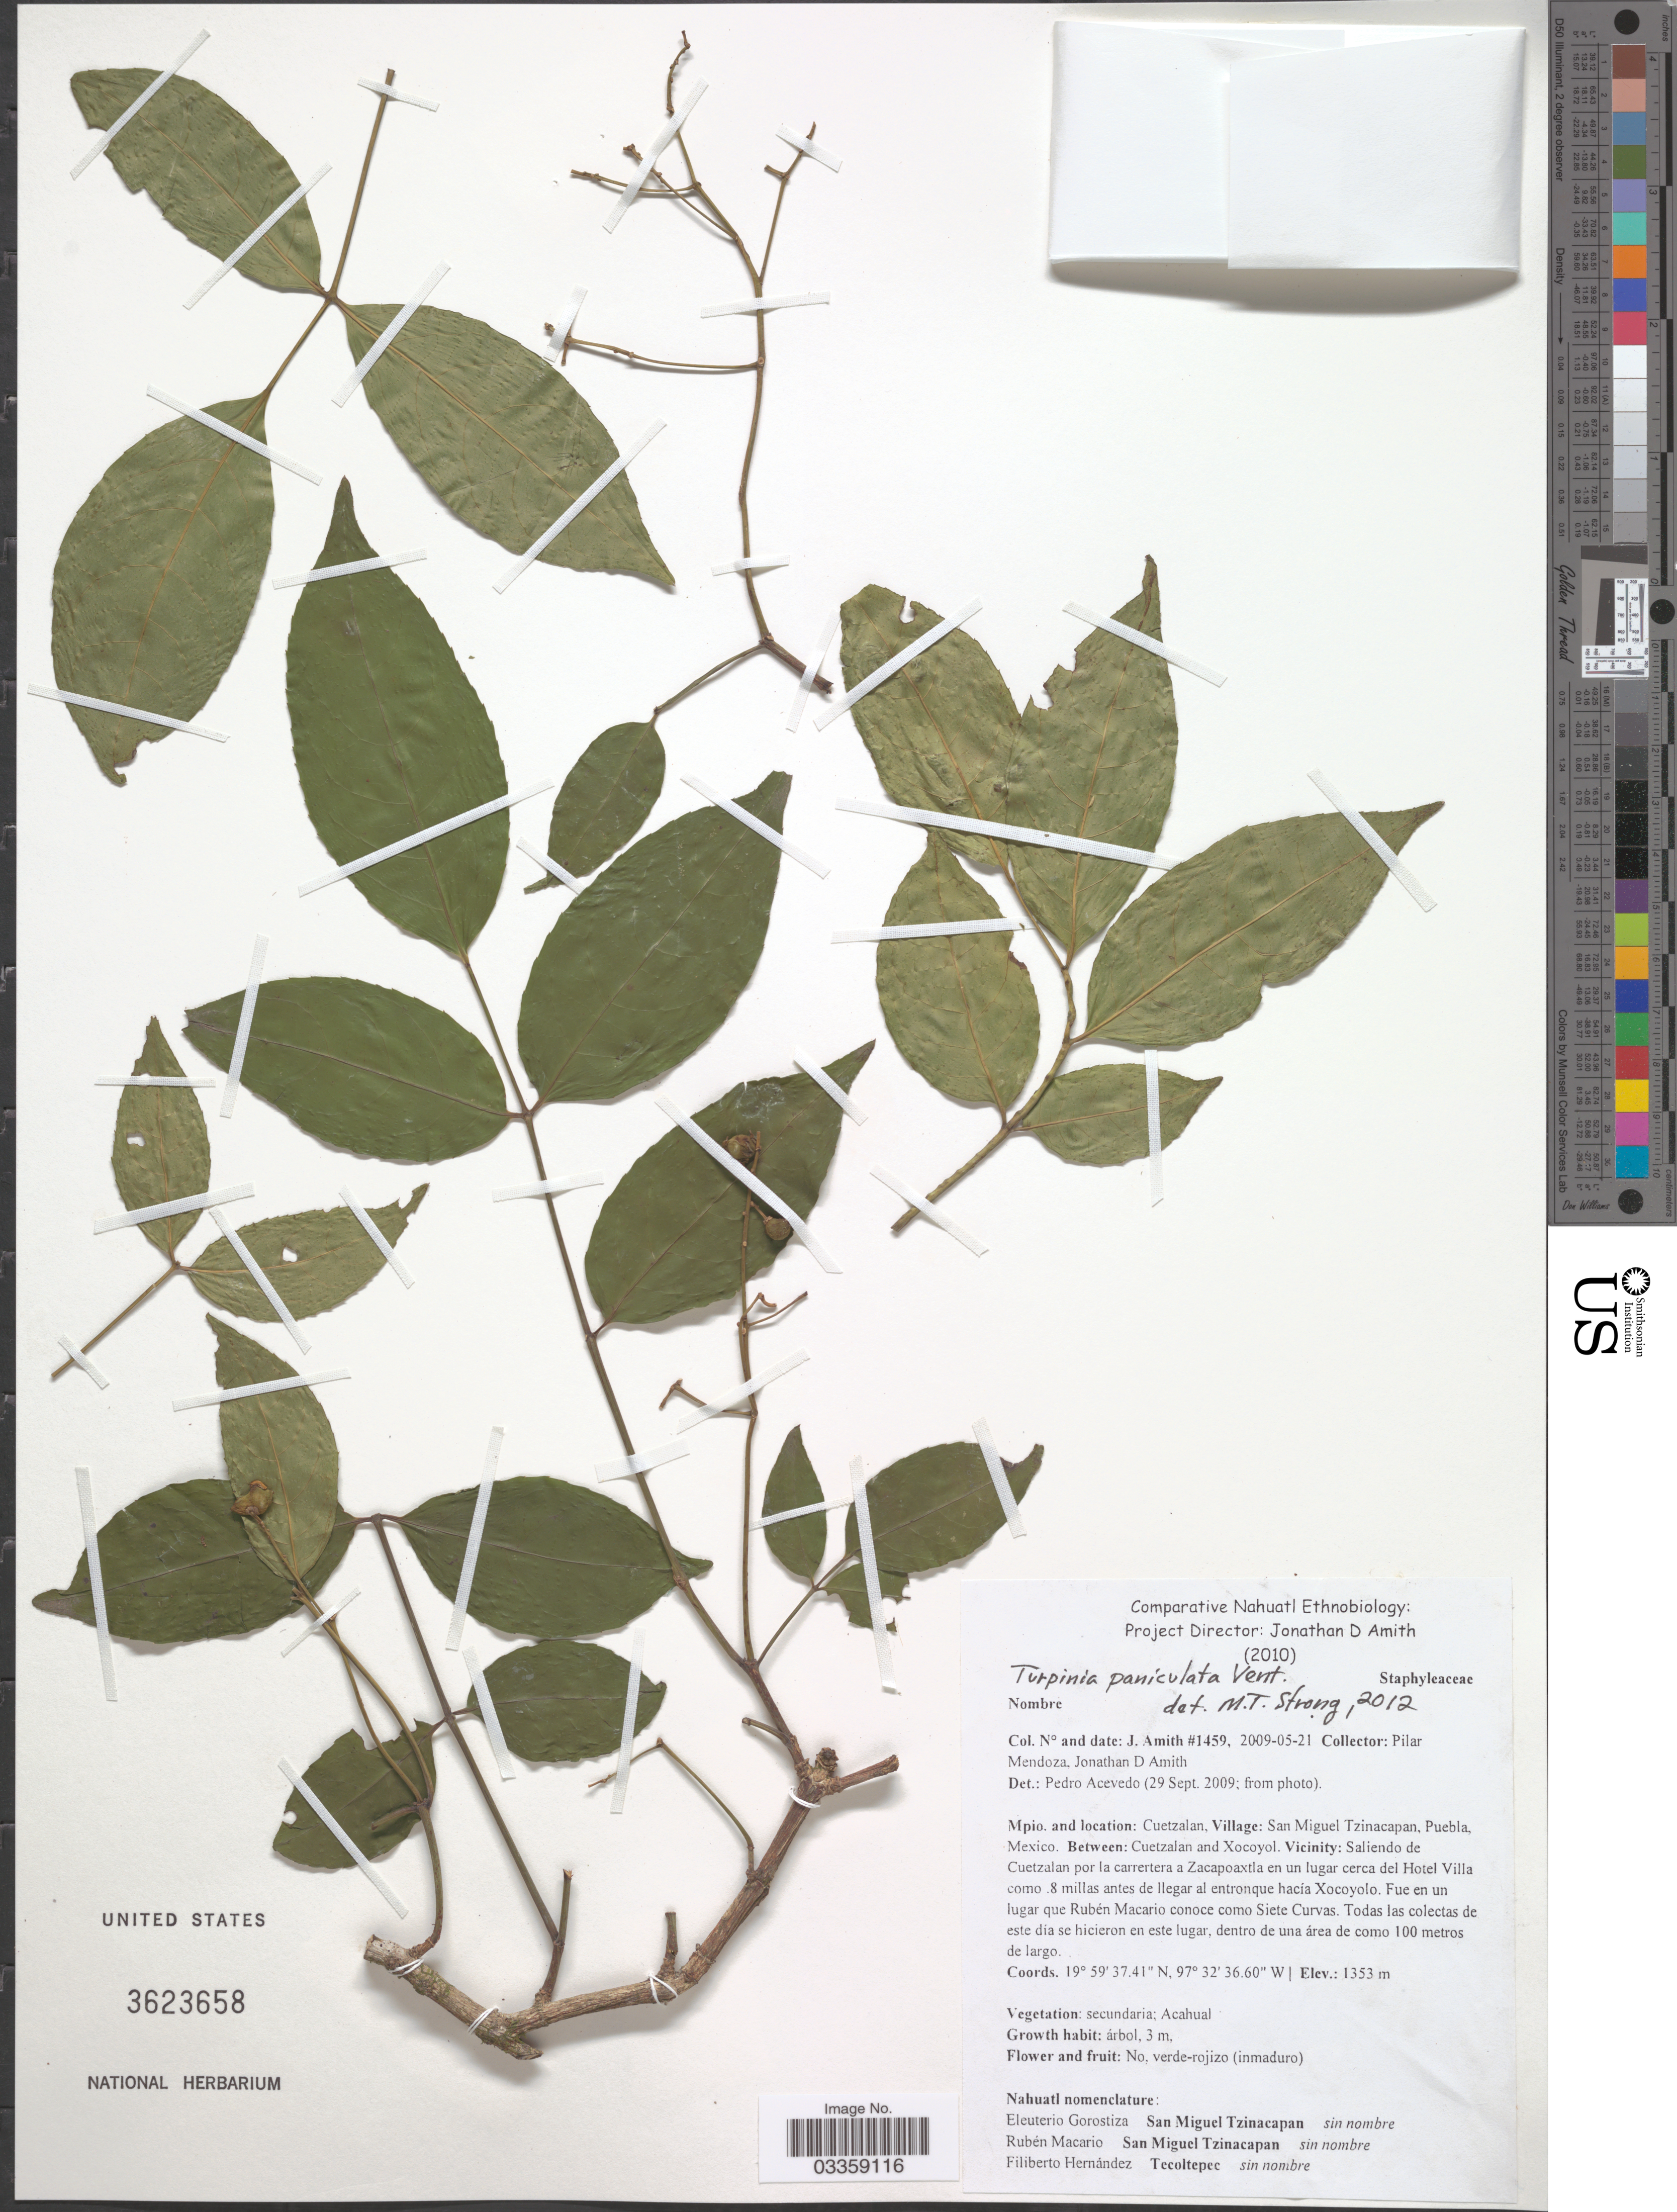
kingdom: Plantae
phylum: Tracheophyta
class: Magnoliopsida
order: Crossosomatales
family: Staphyleaceae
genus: Turpinia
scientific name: Turpinia paniculata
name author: Vent.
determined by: Strong, M. T., (US), Smithsonian Institution - National Museum of Natural History (UNITED STATES)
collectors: P. Mendoza & J. D. Amith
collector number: Amith 1459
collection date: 2009-05-21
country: Mexico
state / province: Puebla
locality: Mpio. and location: Cuetzalan, Village: San Miguel Tzinacapan. Between: Cuetzalan and Xocoyol. Vicinity: Saliendo de Cuetzalan por la carretera a Zacapoaxtla en un lugar cerca del Hotel Villa como .8 millas antes de llegar al entronque hacía Xocoyolo.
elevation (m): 1353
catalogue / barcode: US 3623658